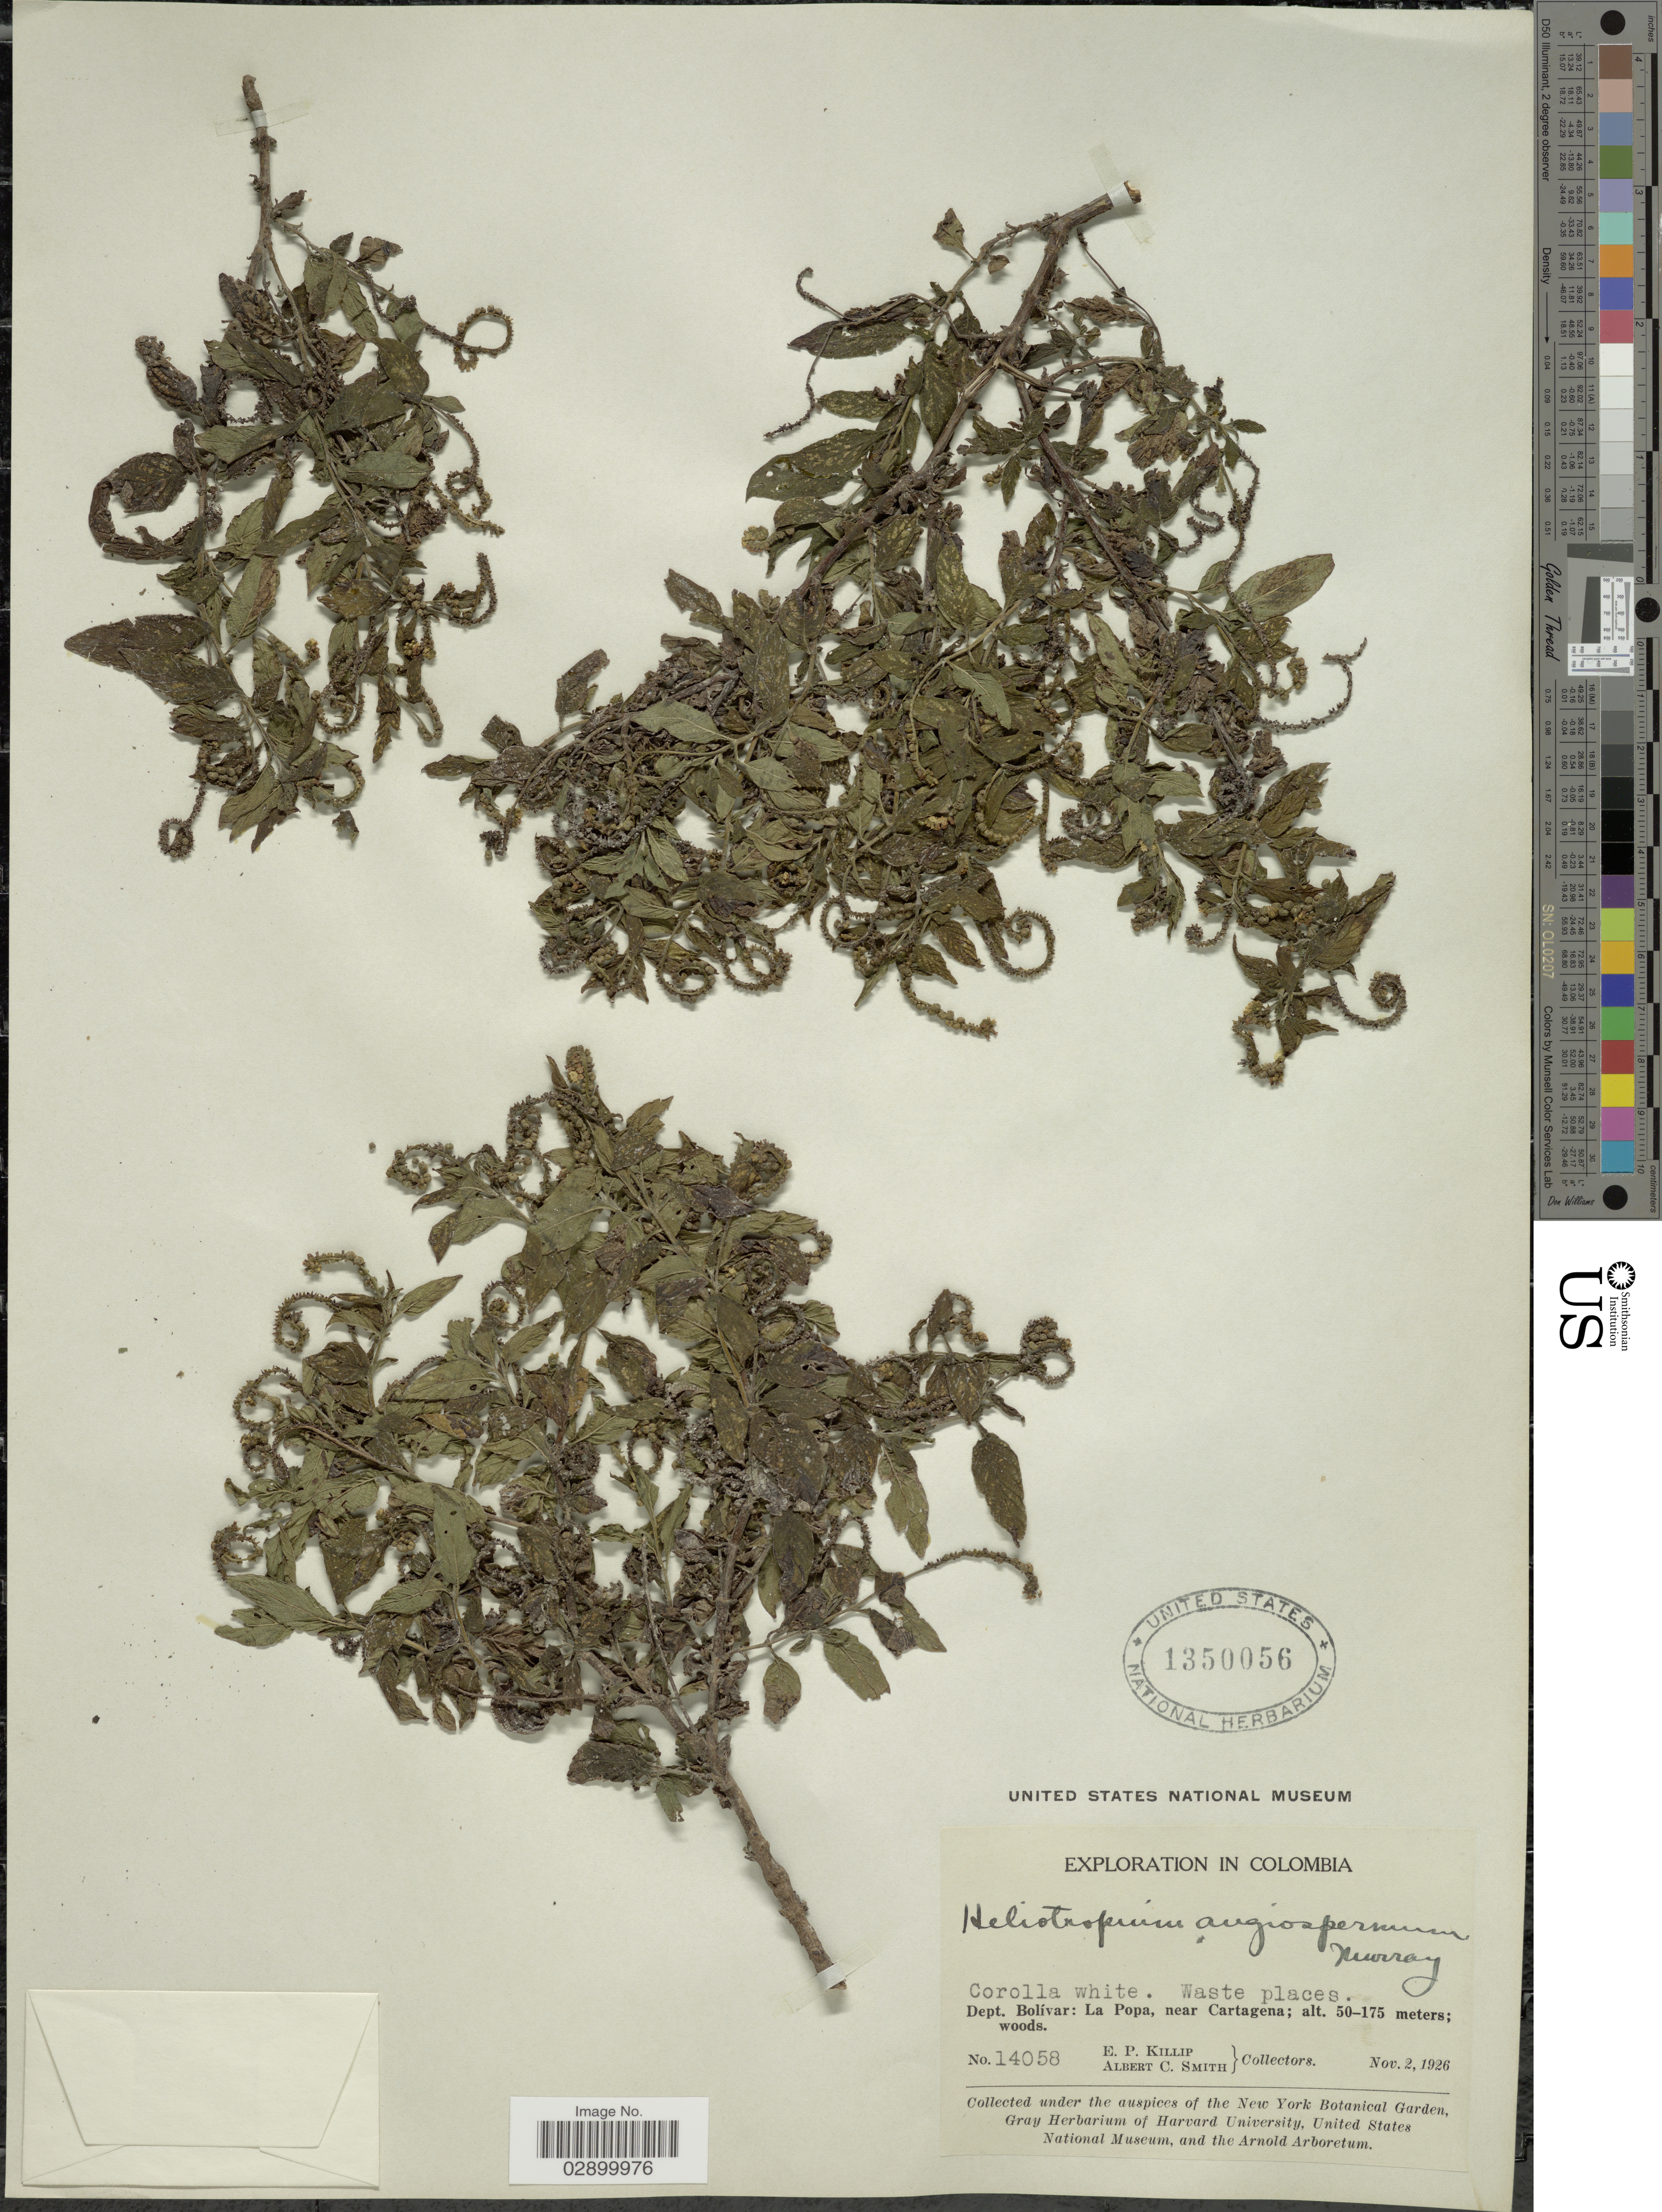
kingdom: Plantae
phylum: Tracheophyta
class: Magnoliopsida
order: Boraginales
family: Heliotropiaceae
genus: Heliotropium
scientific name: Heliotropium angiospermum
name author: Murray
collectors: E. P. Killip & A. C. Smith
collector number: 14058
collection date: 1926-11-02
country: Colombia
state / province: Bolívar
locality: Dept. Bolívar: La Popa, near Cartagena.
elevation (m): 50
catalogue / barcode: US 1350056